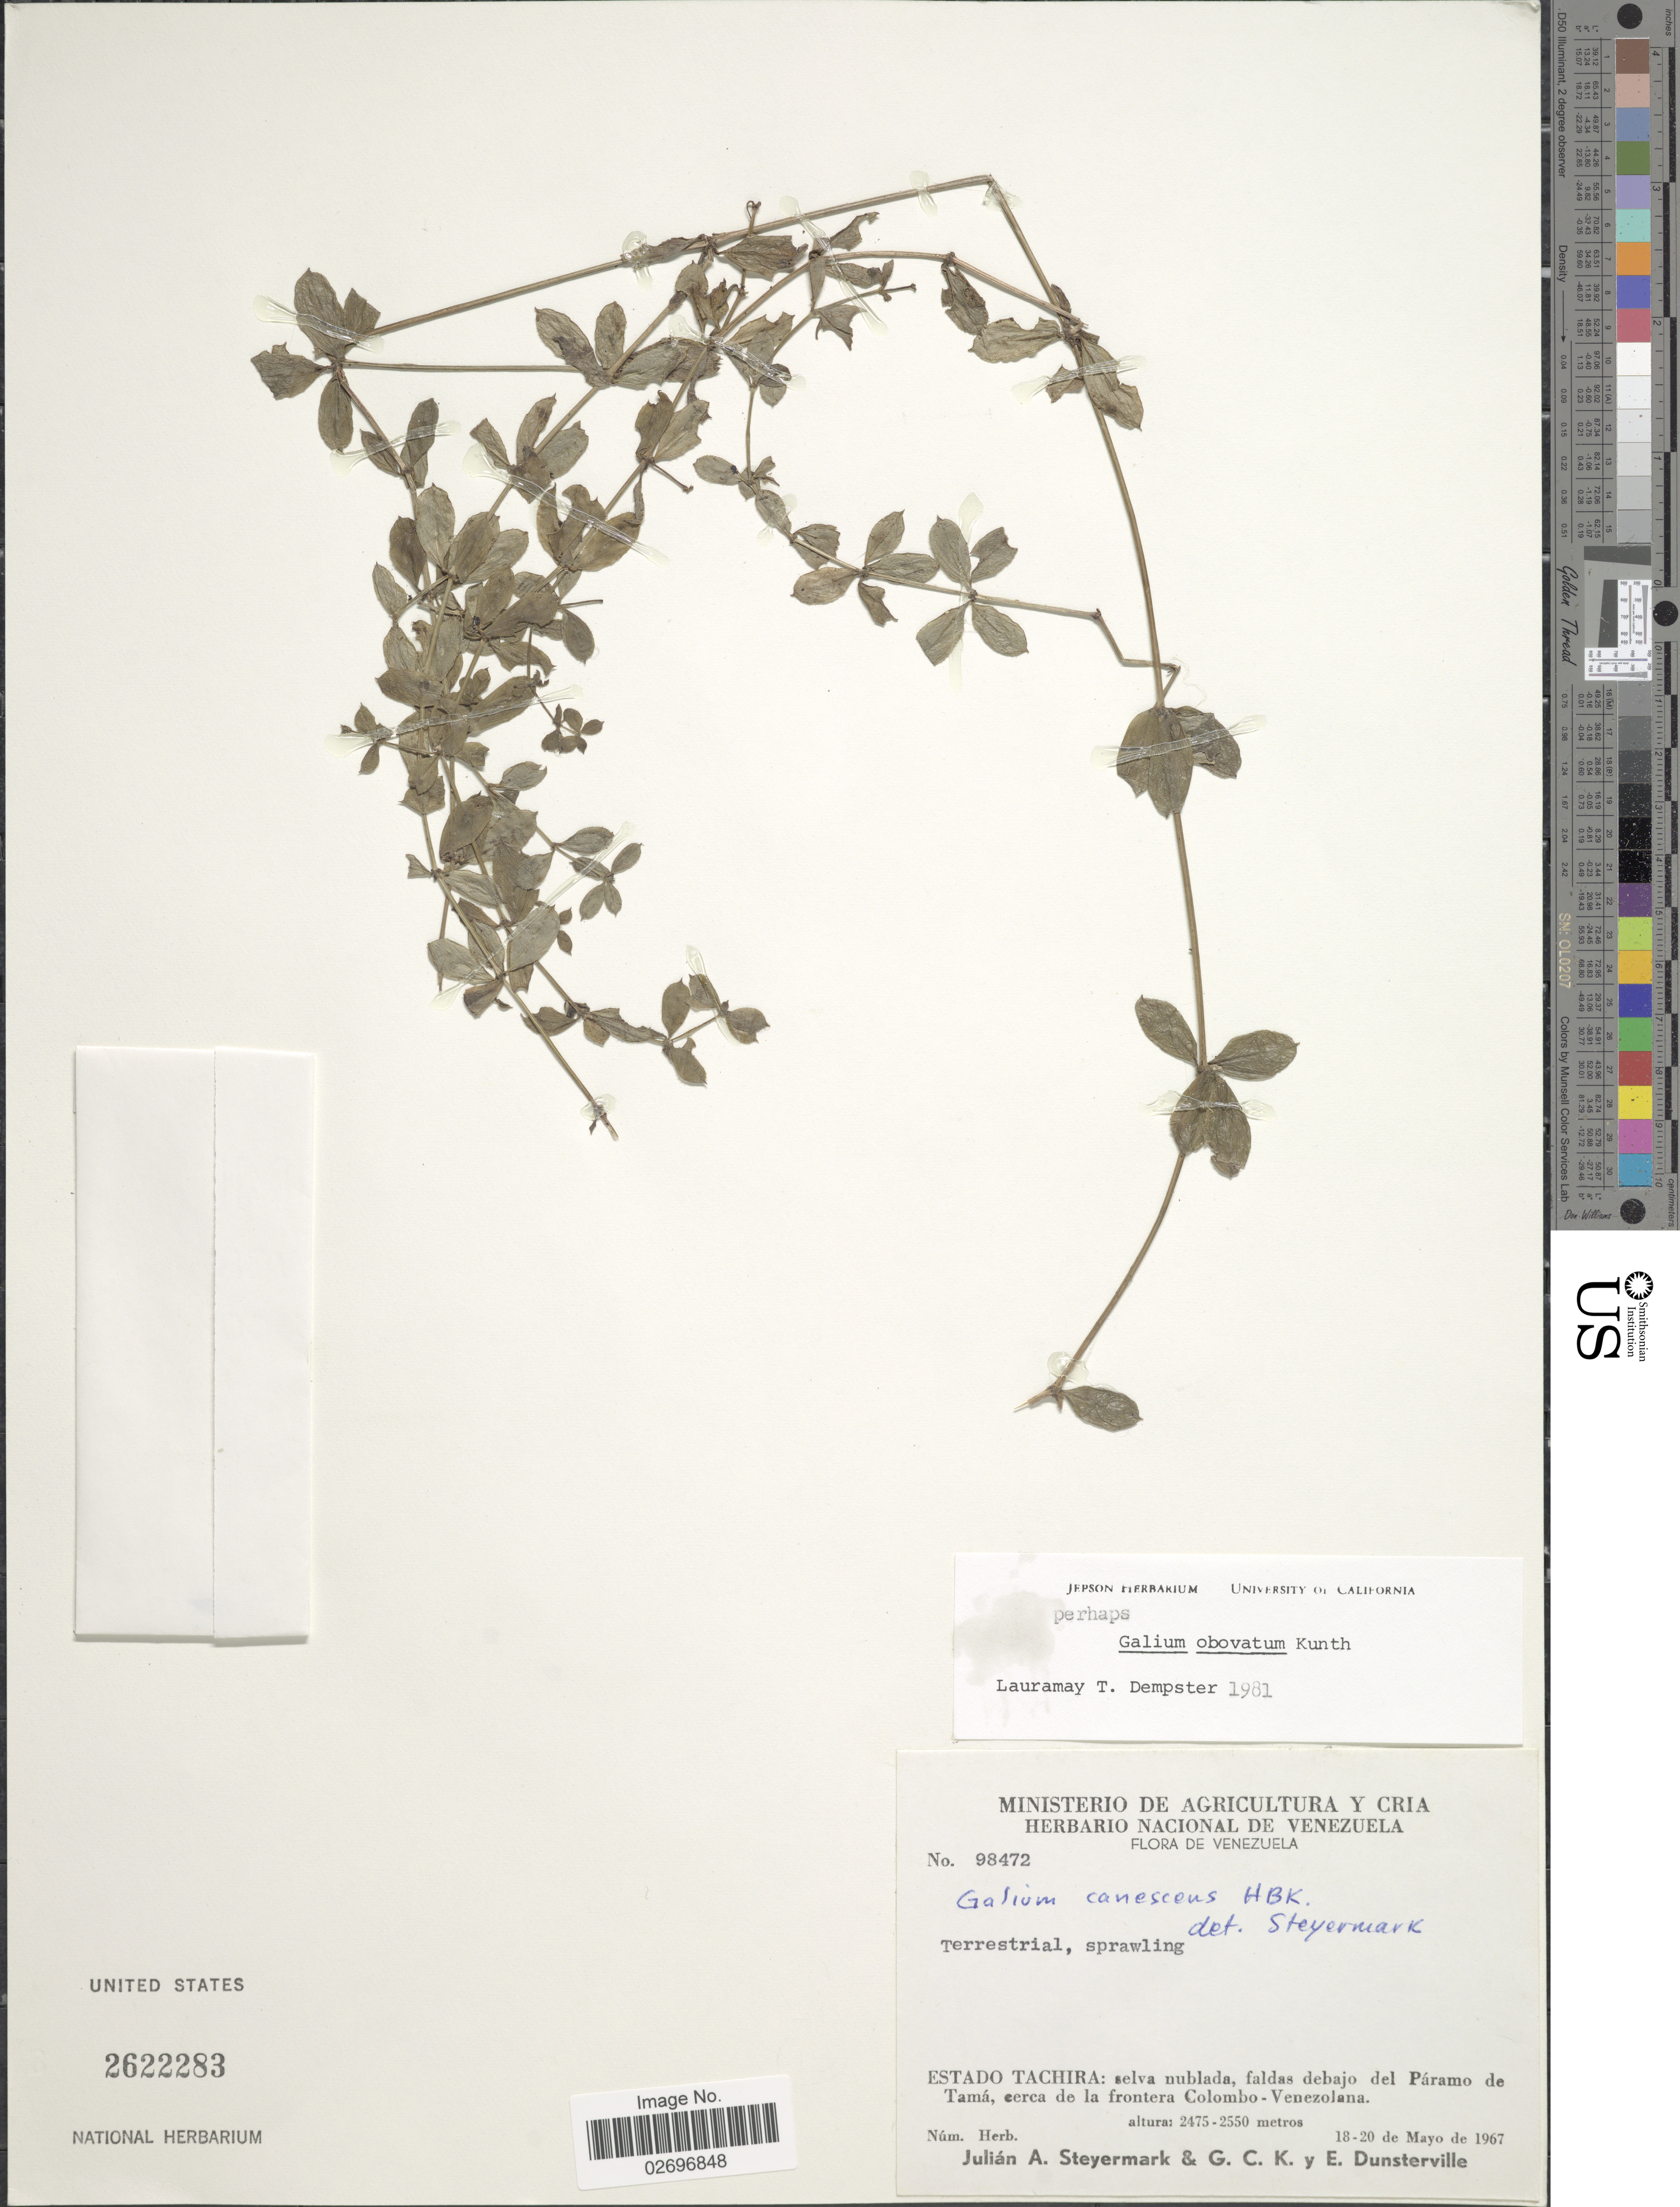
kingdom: Plantae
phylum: Tracheophyta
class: Magnoliopsida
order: Gentianales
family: Rubiaceae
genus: Galium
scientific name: Galium obovatum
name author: Kunth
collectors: J. Steyermark, G. C. K. Dunsterville & E. Dunsterville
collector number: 98472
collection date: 1967-05-18/1967-05-20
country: Venezuela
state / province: Tachira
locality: Selva nubalda, faldas debajo del Paramo de Tama, cerca de la frontera Colombo-Venezolana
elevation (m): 2475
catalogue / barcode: US 2622283